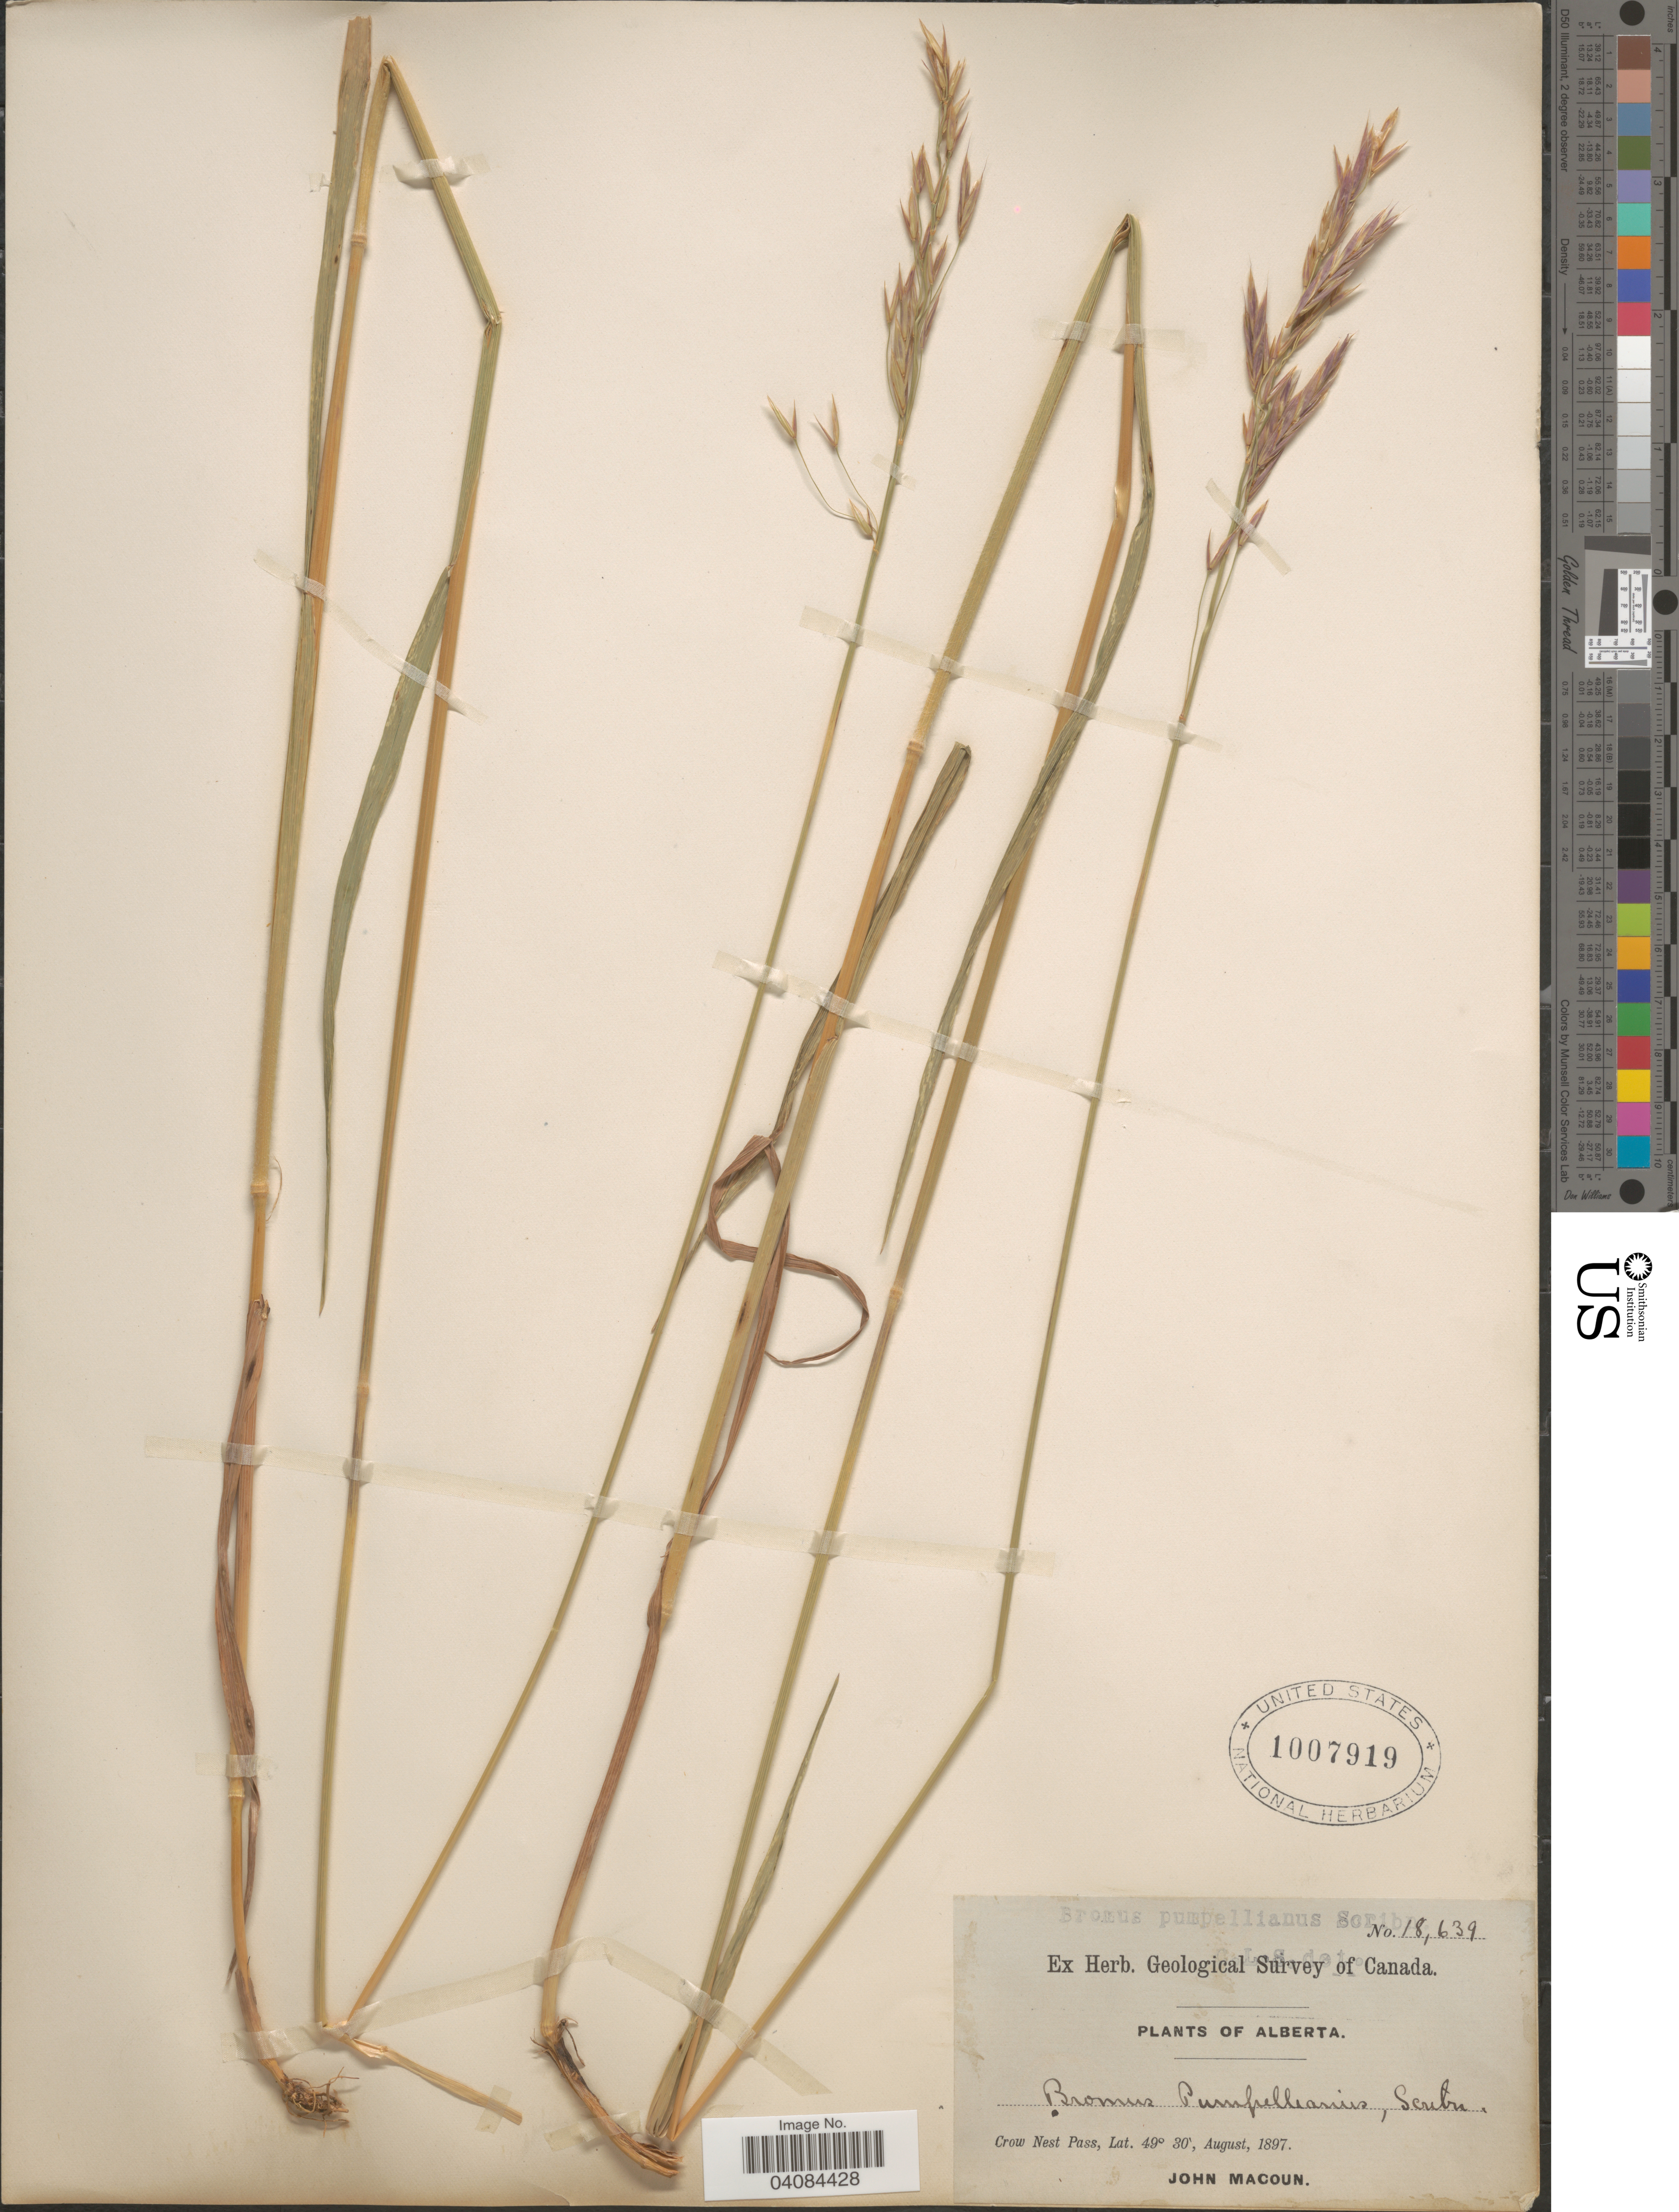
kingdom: Plantae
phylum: Tracheophyta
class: Liliopsida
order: Poales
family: Poaceae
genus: Bromus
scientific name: Bromus pumpellianus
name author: Scribn.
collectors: J. Macoun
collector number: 18639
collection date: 1897-08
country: Canada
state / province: Alberta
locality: Geological Survey of Canada. Crow Nest Pass.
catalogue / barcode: US 1007919